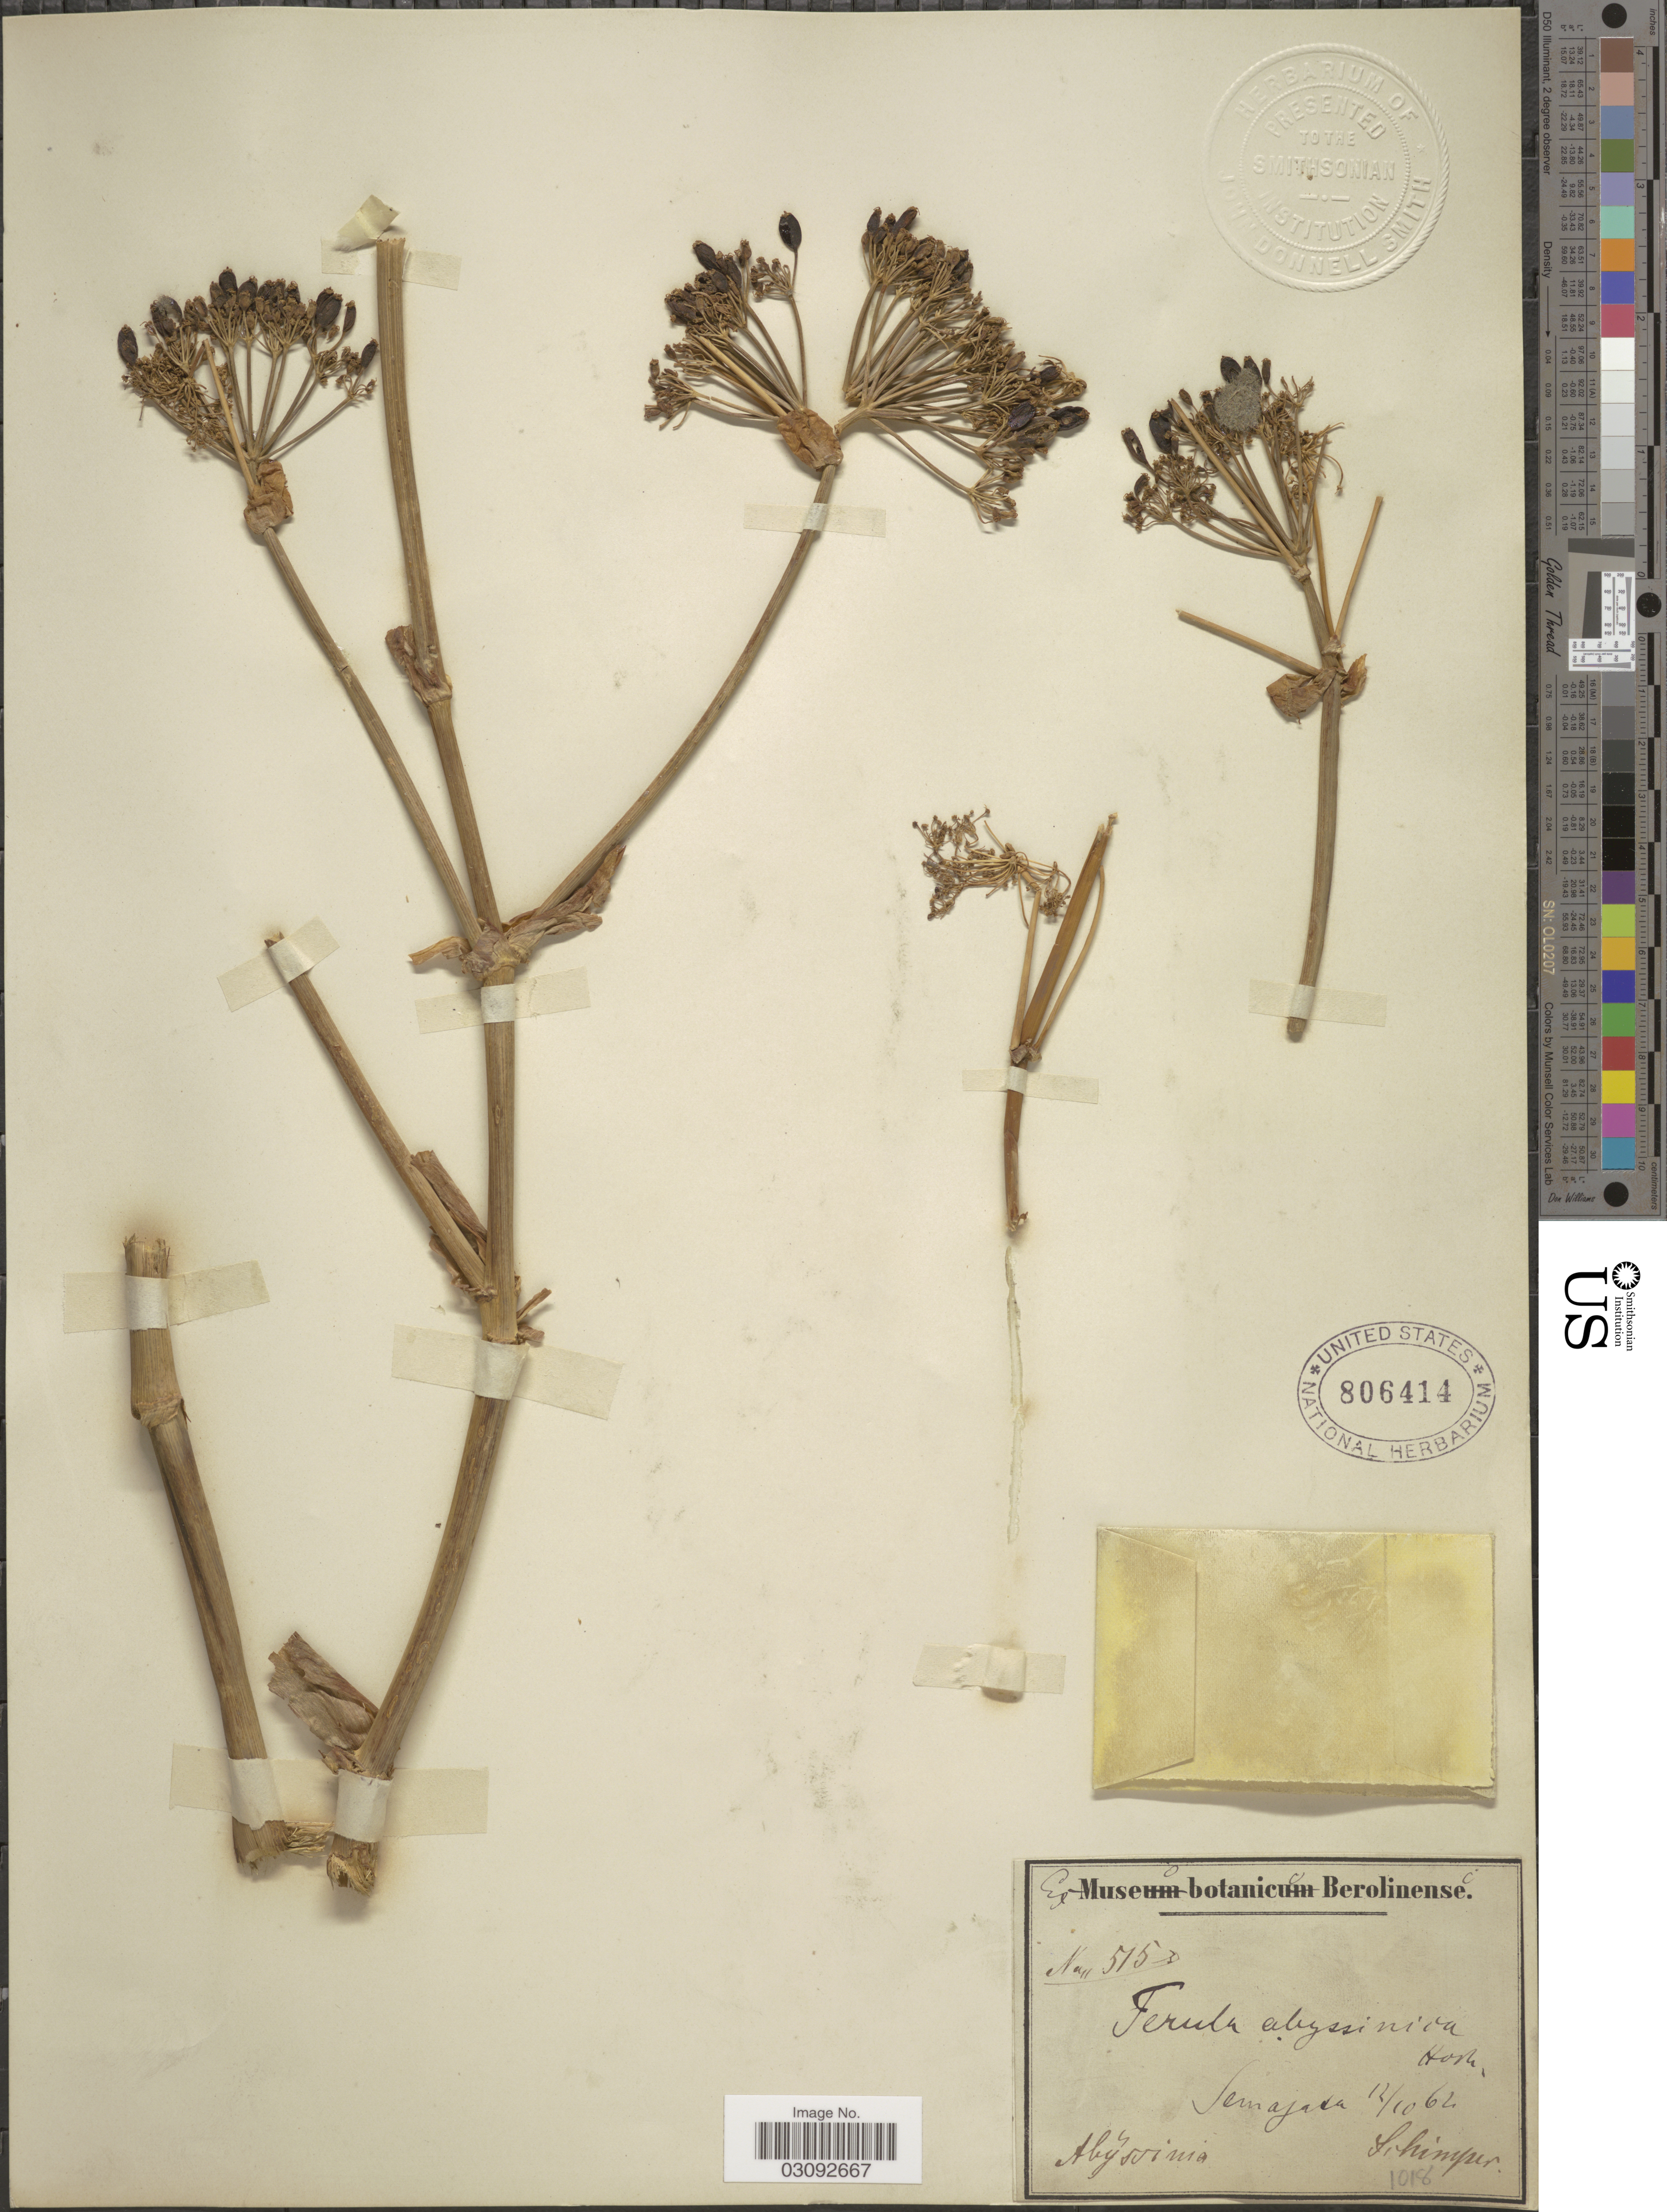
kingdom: Plantae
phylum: Tracheophyta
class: Magnoliopsida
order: Apiales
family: Apiaceae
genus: Ferula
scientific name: Ferula abyssinica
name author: Hochst. ex A. Rich.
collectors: -. Schimper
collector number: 515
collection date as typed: Transcribed d/m/y: 12/10/62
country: Eritrea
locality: Semajasa [interpreted], Abyssinia.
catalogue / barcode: US 806414